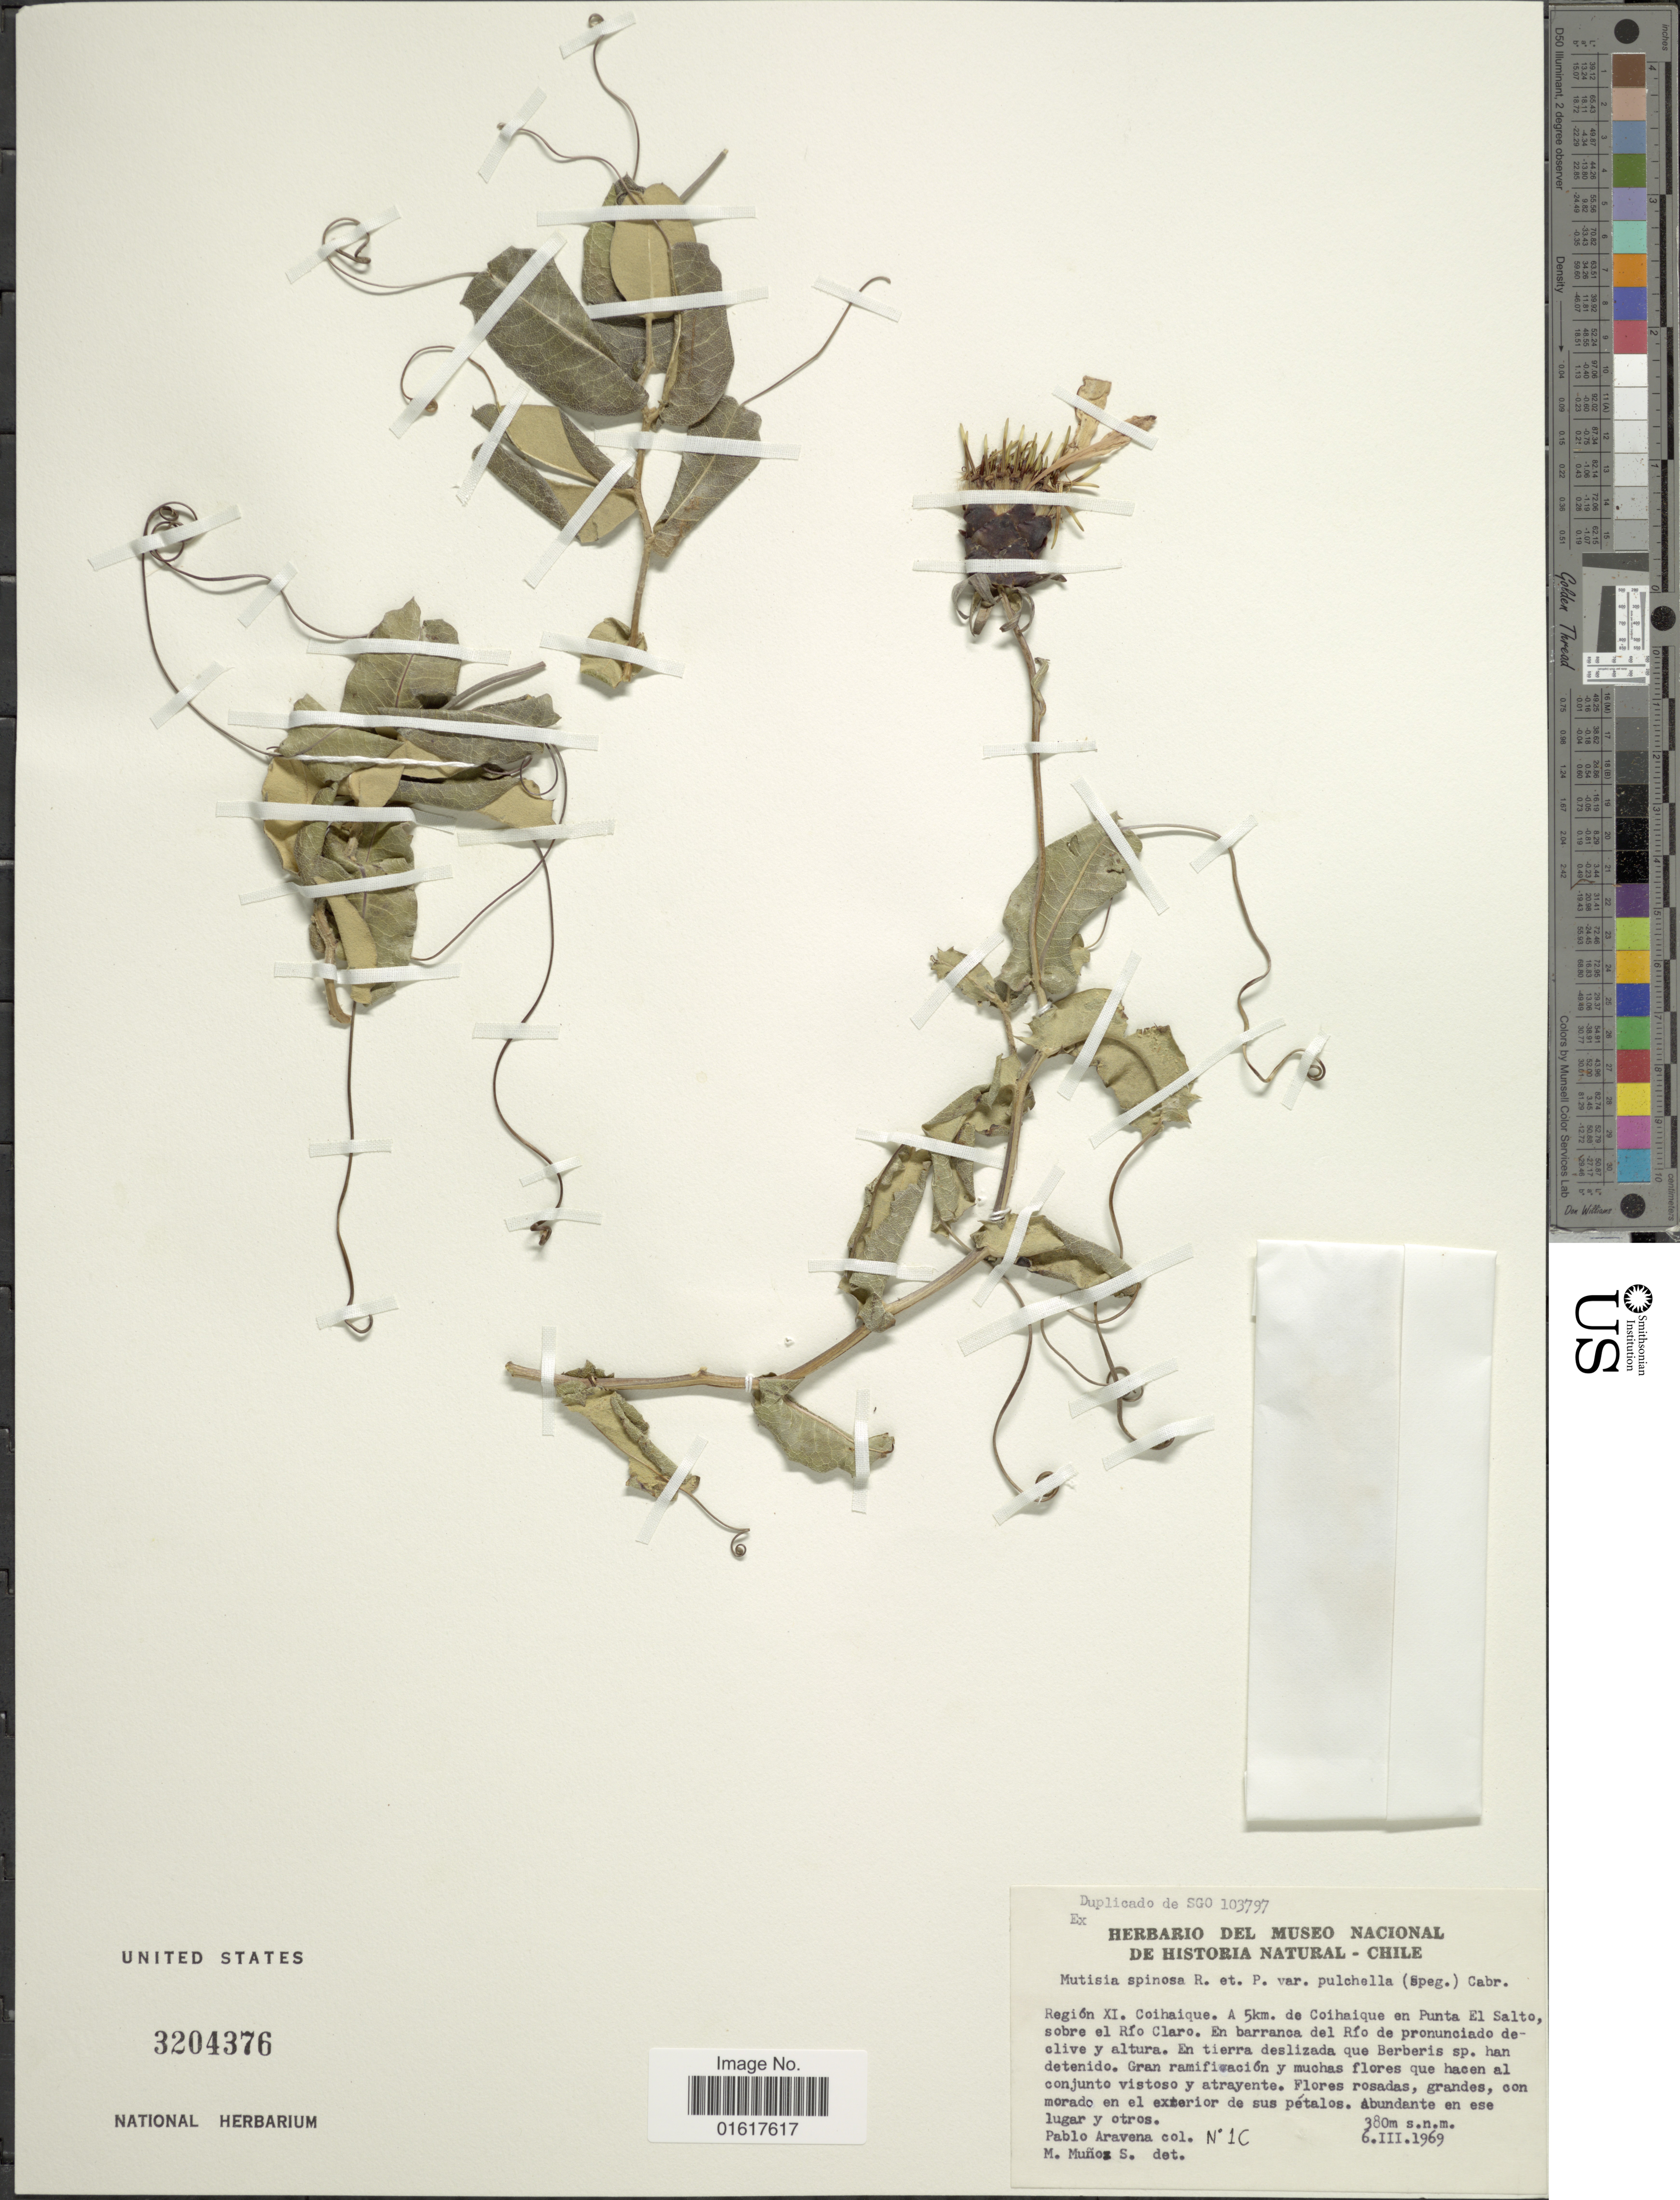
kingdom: Plantae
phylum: Tracheophyta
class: Magnoliopsida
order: Asterales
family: Asteraceae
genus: Mutisia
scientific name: Mutisia spinosa var. pulchella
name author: (Speg.) Cabrera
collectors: P. Aravena & M. Muñoz-Schick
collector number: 1C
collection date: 1969-03-06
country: Chile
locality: Región XI. Coihaique. A 5km. de Coihaique en Punta El Salto, sobre el Río Claro. En barranca del Río de pronunciado declive y altura. En tierra deslizada que Berberis sp. han detenido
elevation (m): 380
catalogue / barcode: US 3204376